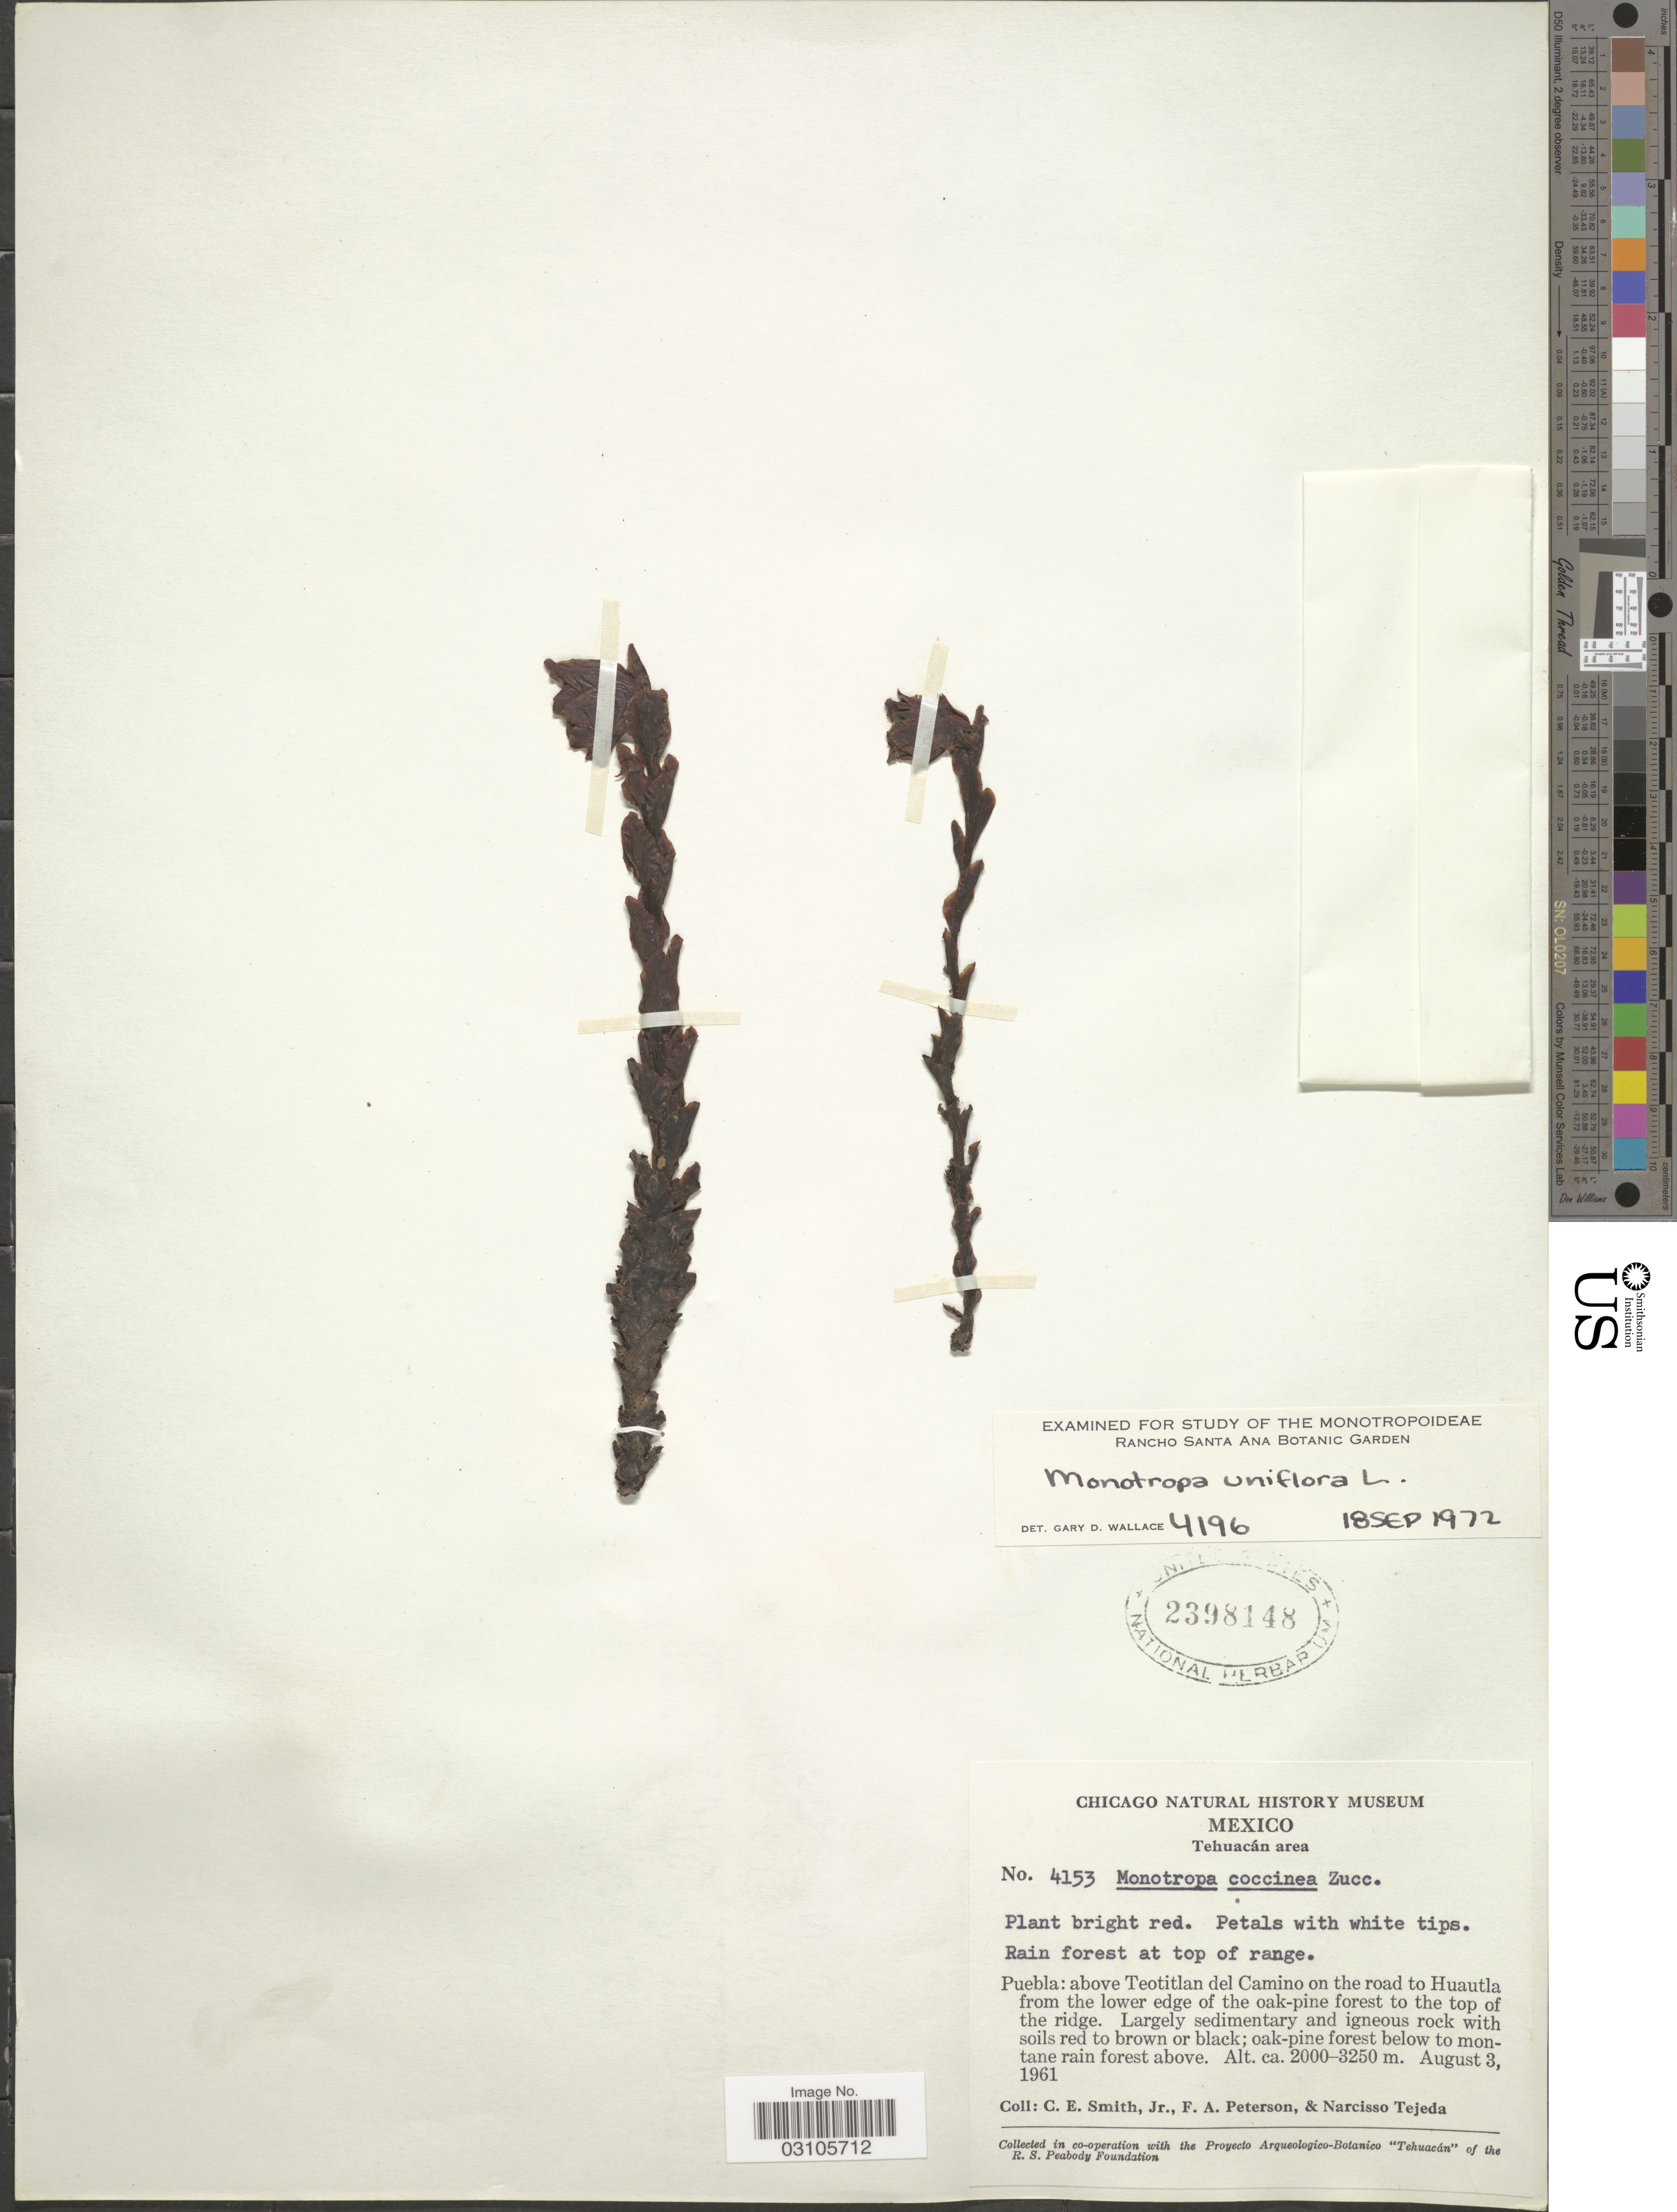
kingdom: Plantae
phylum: Tracheophyta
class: Magnoliopsida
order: Ericales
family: Ericaceae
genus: Monotropa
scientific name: Monotropa uniflora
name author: L.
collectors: C. E. Smith Jr., F. A. Peterson & N. Tejeda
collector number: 4153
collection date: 1961-08-03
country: Mexico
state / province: Puebla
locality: Tehuacán area. Above Teotitlan del Camino on the road to Huautla from the lower edge of the oak-pine forest to the top of the ridge.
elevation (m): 2000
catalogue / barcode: US 2398148